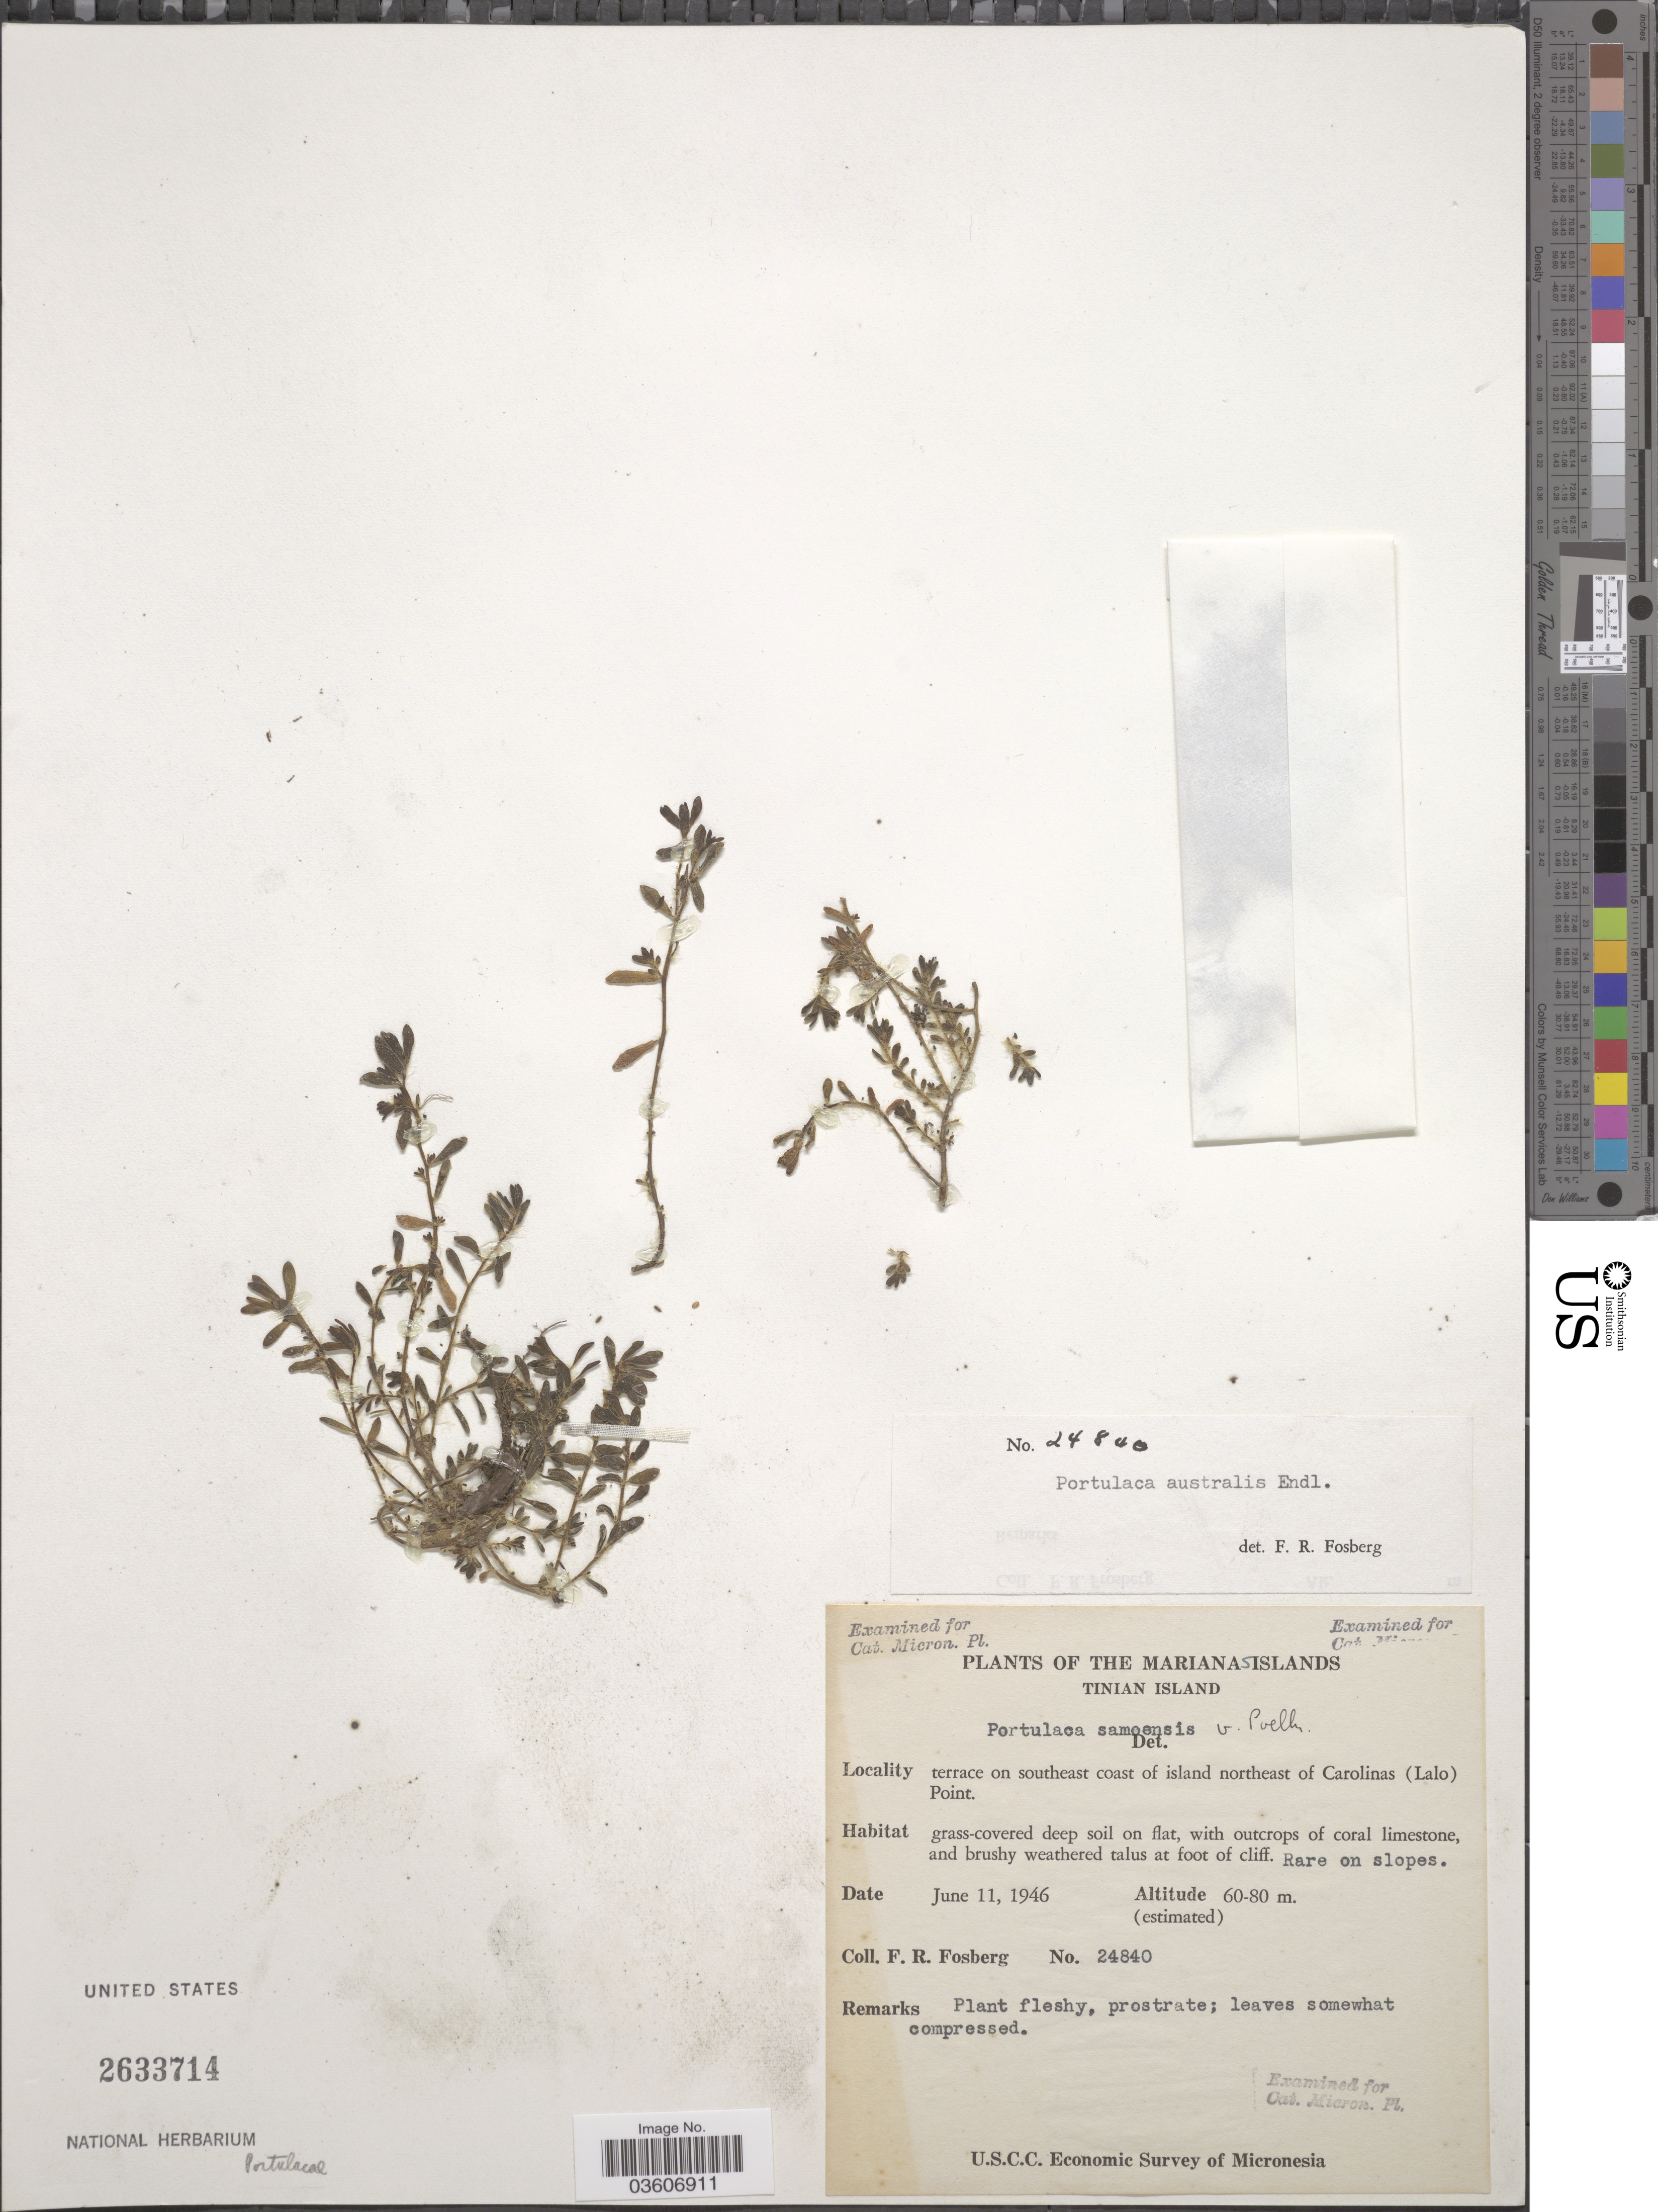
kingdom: Plantae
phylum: Tracheophyta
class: Magnoliopsida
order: Caryophyllales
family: Portulacaceae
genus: Portulaca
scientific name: Portulaca australis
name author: Endl.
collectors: F. R. Fosberg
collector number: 24840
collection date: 1946-06-11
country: Northern Mariana Islands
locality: Tinian Island. Terrace on southeast coast of island northeast of Carolinas (Lalo) Point.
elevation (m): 60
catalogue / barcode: US 2633714